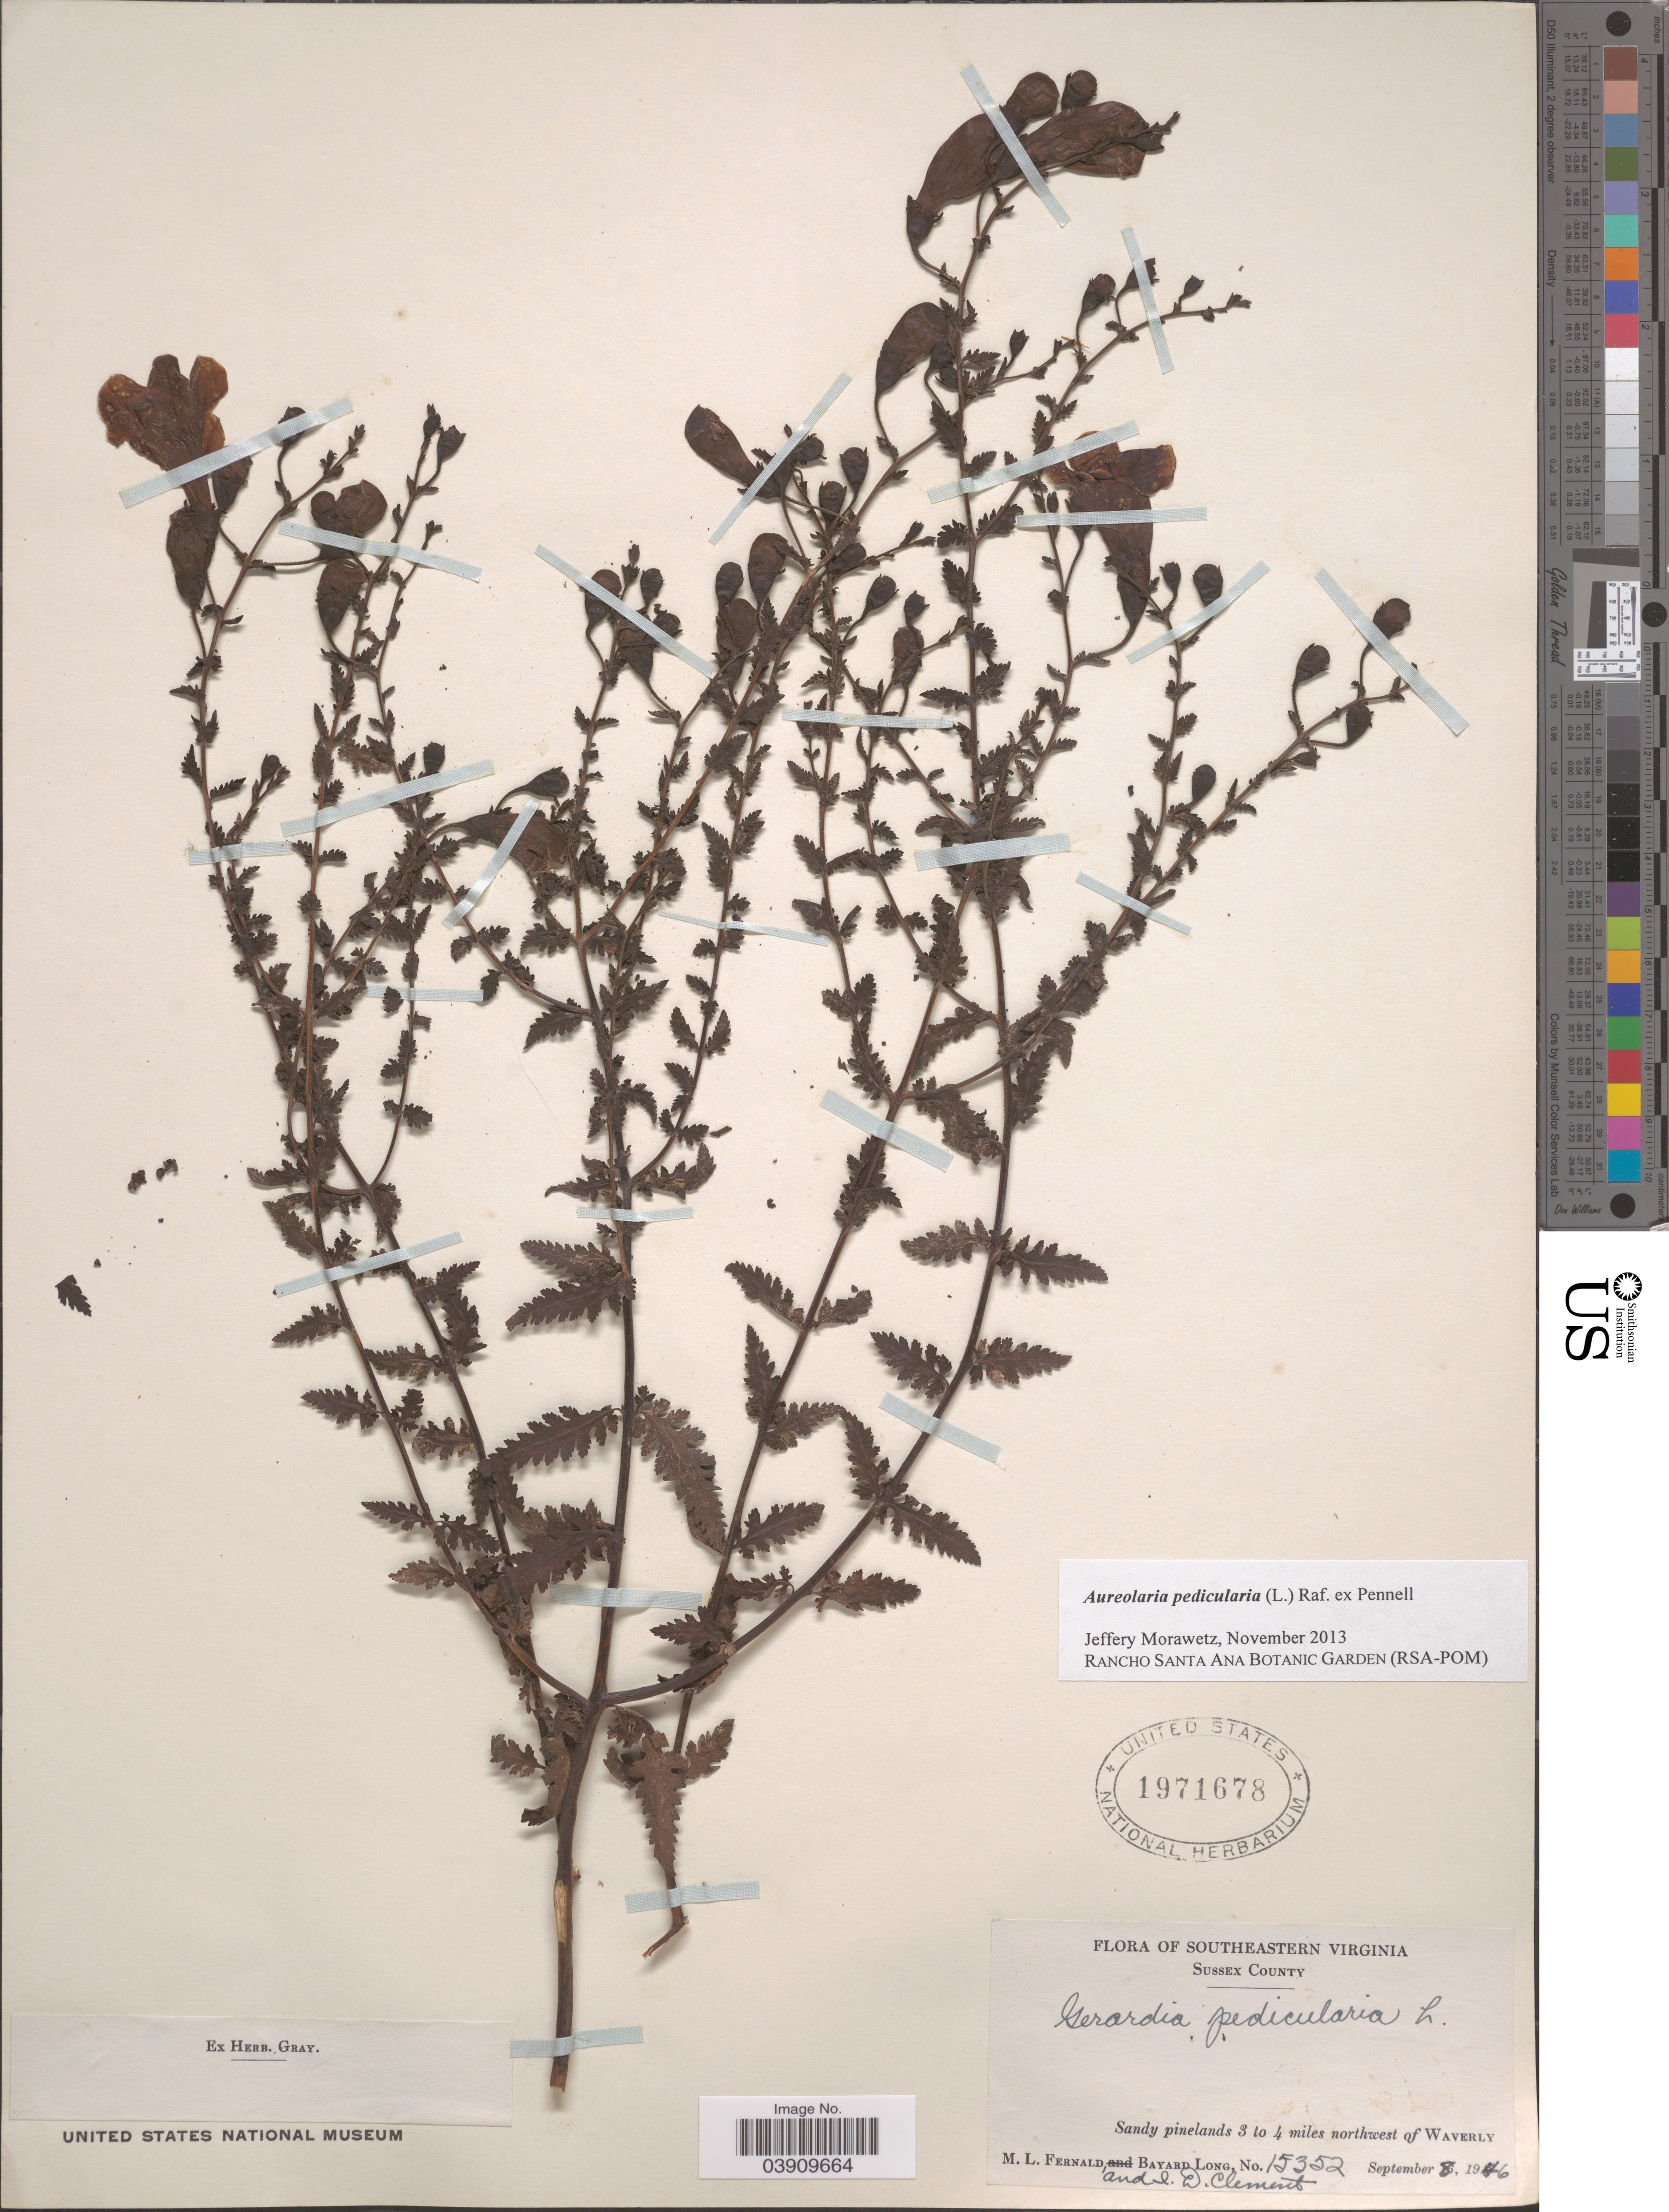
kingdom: Plantae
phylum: Tracheophyta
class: Magnoliopsida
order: Lamiales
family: Orobanchaceae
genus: Aureolaria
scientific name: Aureolaria pedicularia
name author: (L.) Raf. ex Farw.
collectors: M. L. Fernald, B. Long & I. Clement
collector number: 15352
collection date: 1946-09-08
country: United States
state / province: Virginia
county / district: Sussex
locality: Southeastern Virginia. Sussex County. 3 to 4 miles northwest of Waverly.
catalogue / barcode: US 1971678